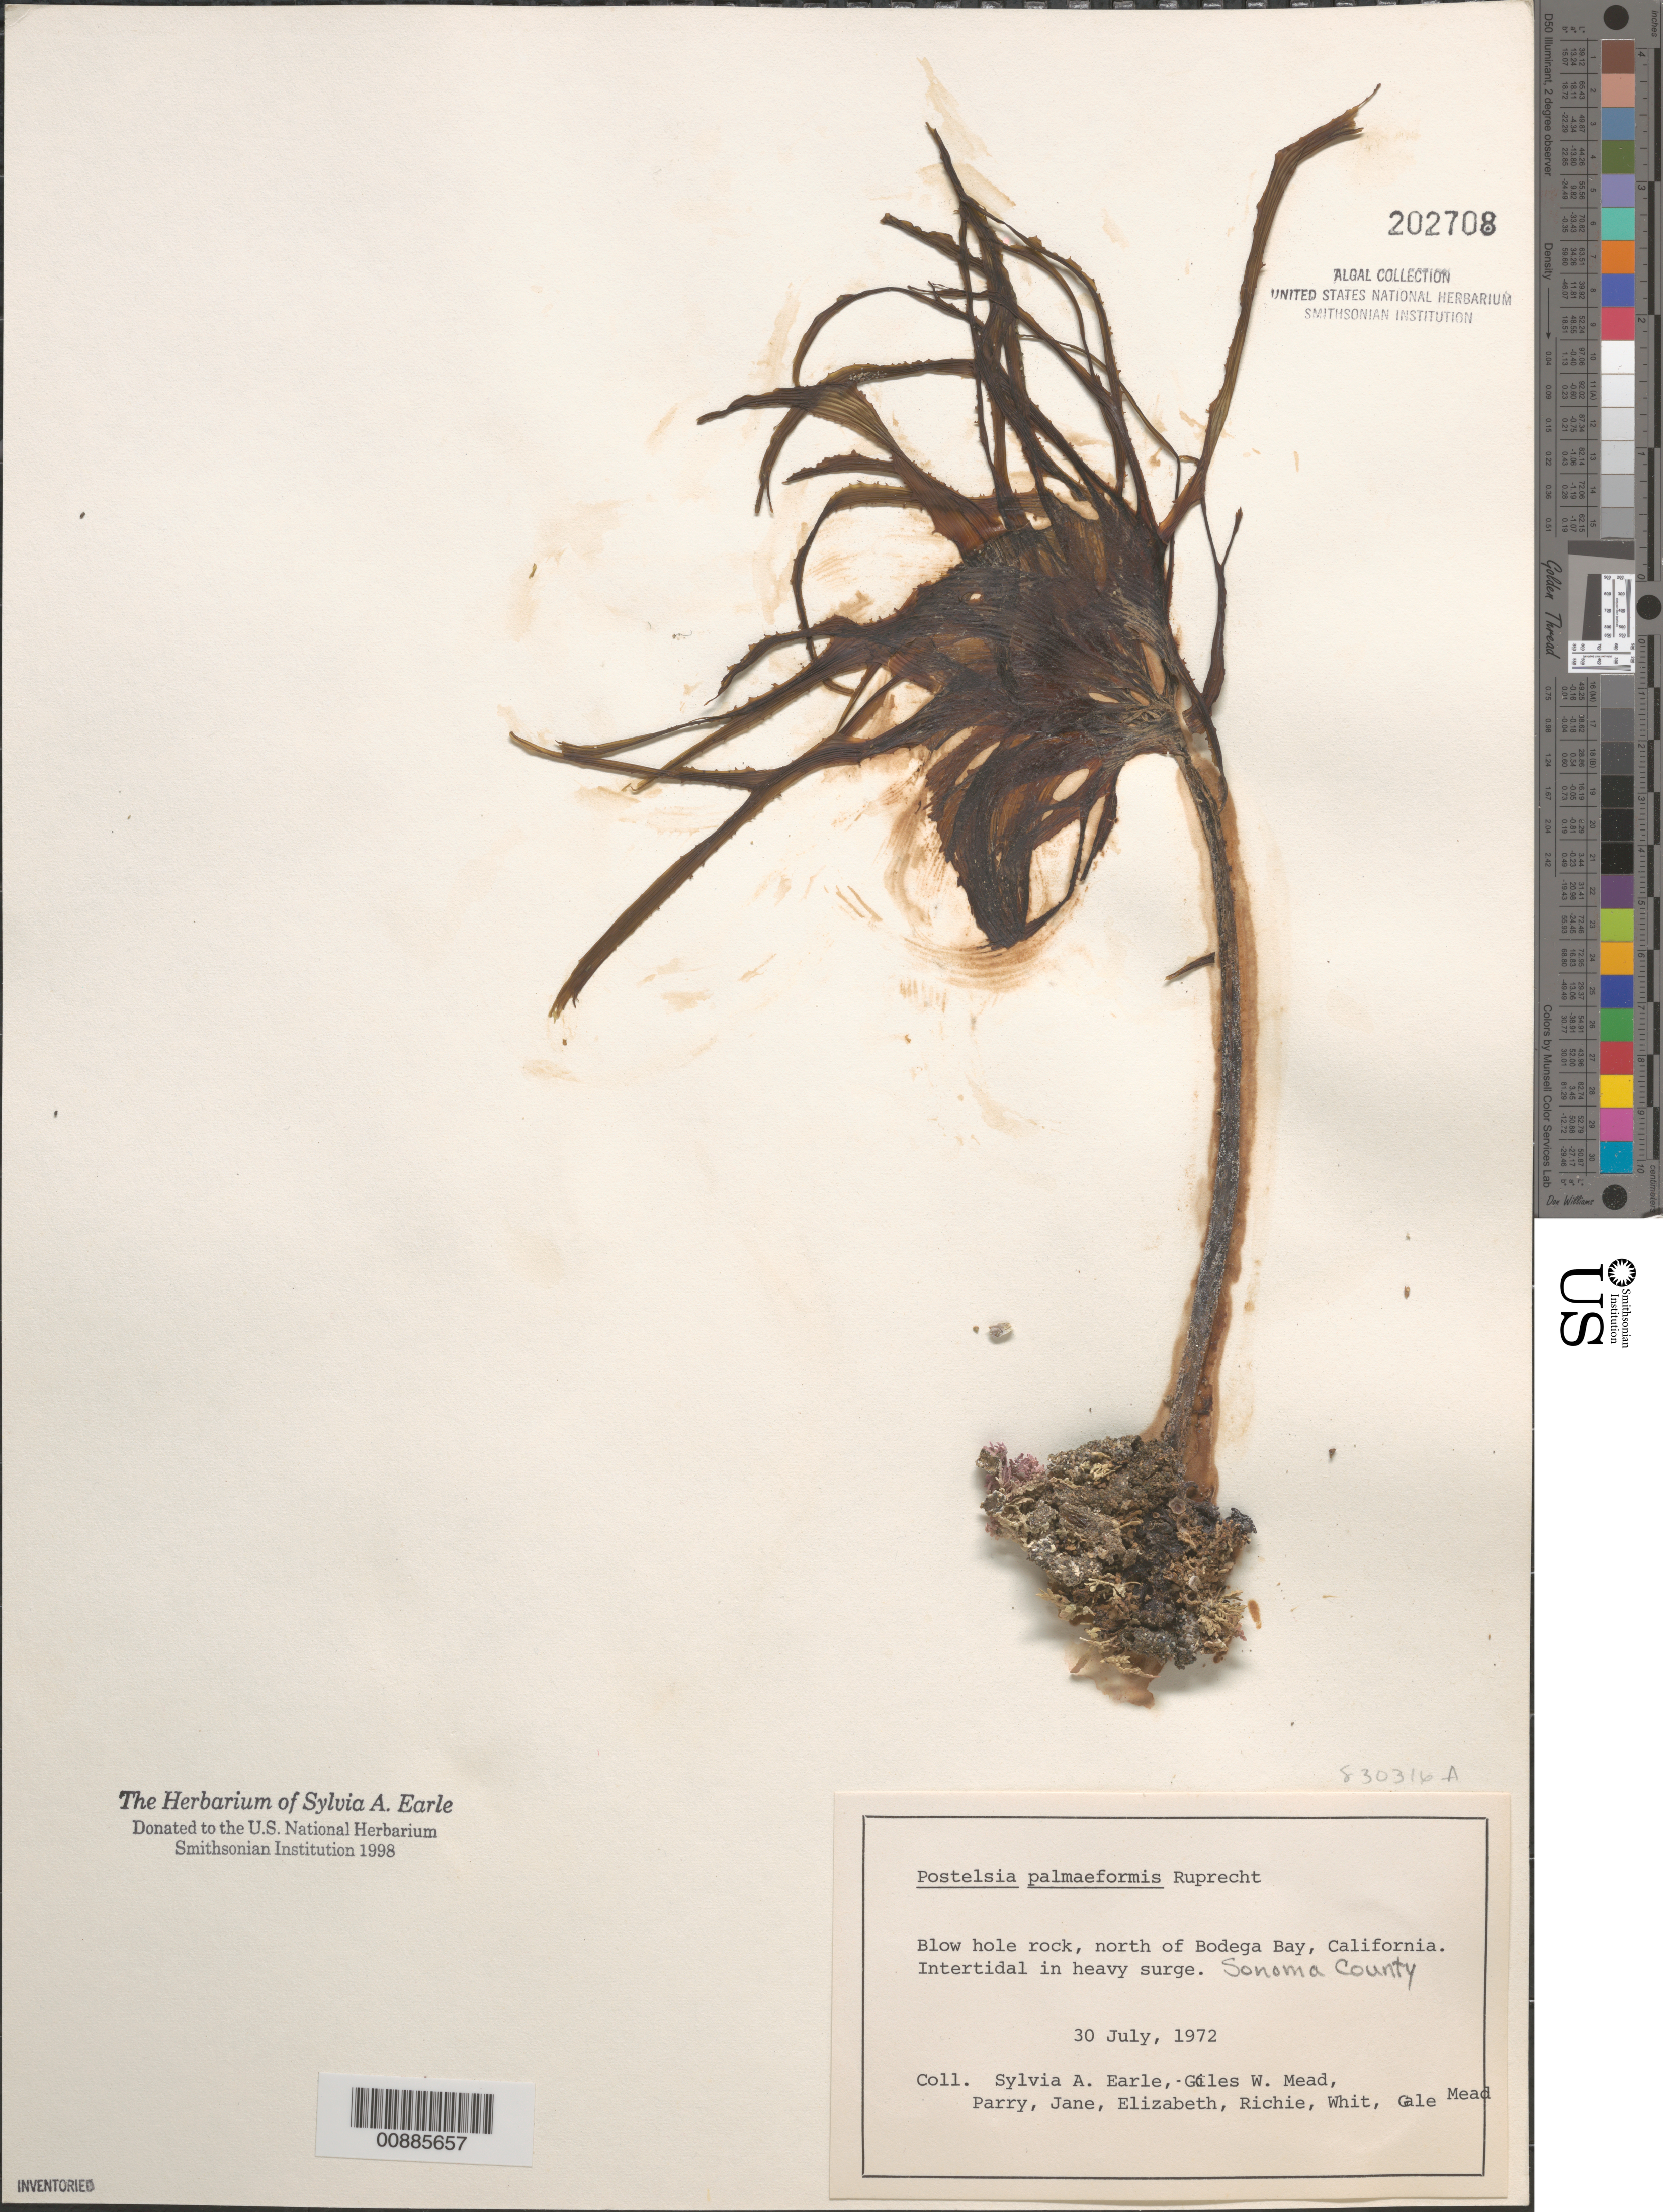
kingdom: Chromista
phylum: Ochrophyta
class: Phaeophyceae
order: Laminariales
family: Laminariaceae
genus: Postelsia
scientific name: Postelsia palmaeformis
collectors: S. A. Earle, G. W. Mead, P. Mead, J. Mead, E. Mead, R. Mead, W. Mead & G. Mead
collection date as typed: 30 Jul 1972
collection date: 1972-07-30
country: United States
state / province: California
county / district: Sonoma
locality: Blow hole rock, north of Bodega Bay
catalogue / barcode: US 202708